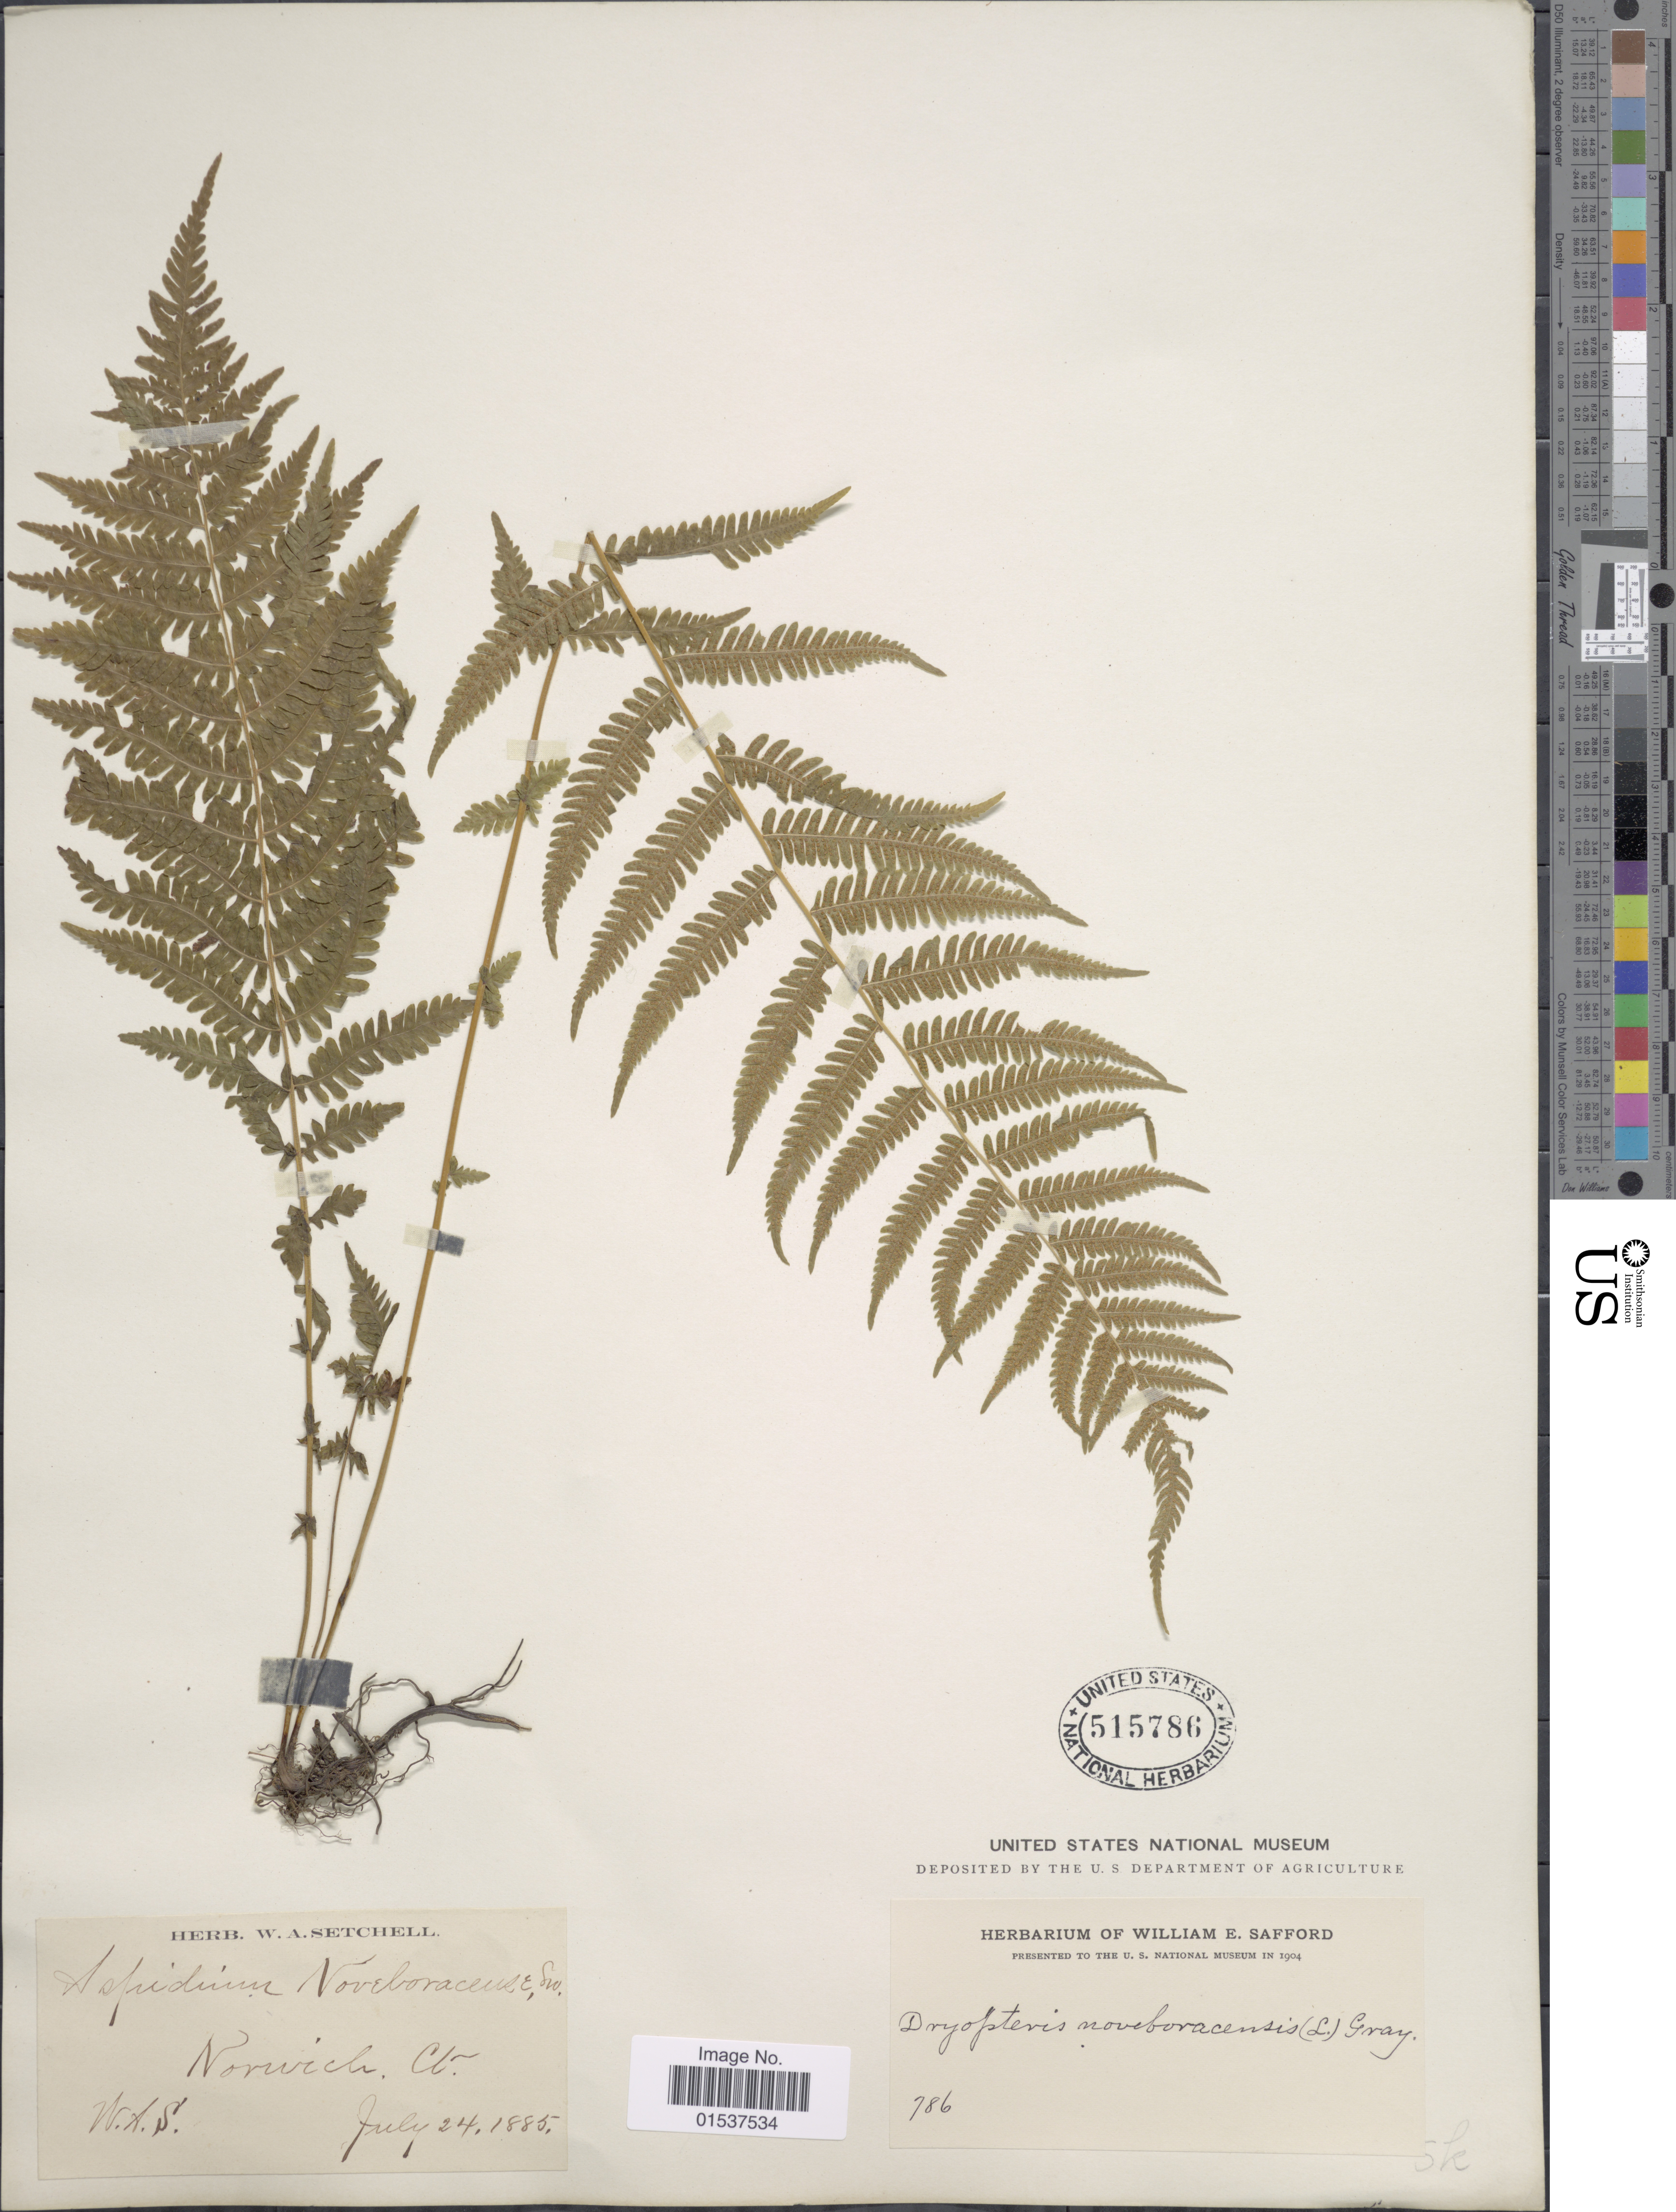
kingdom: Plantae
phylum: Tracheophyta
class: Polypodiopsida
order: Polypodiales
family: Thelypteridaceae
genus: Parathelypteris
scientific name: Parathelypteris noveboracensis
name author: (L.) Ching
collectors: W. Setchell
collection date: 1885-07-24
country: United States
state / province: Connecticut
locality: Norwih, Ct.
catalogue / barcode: US 515786